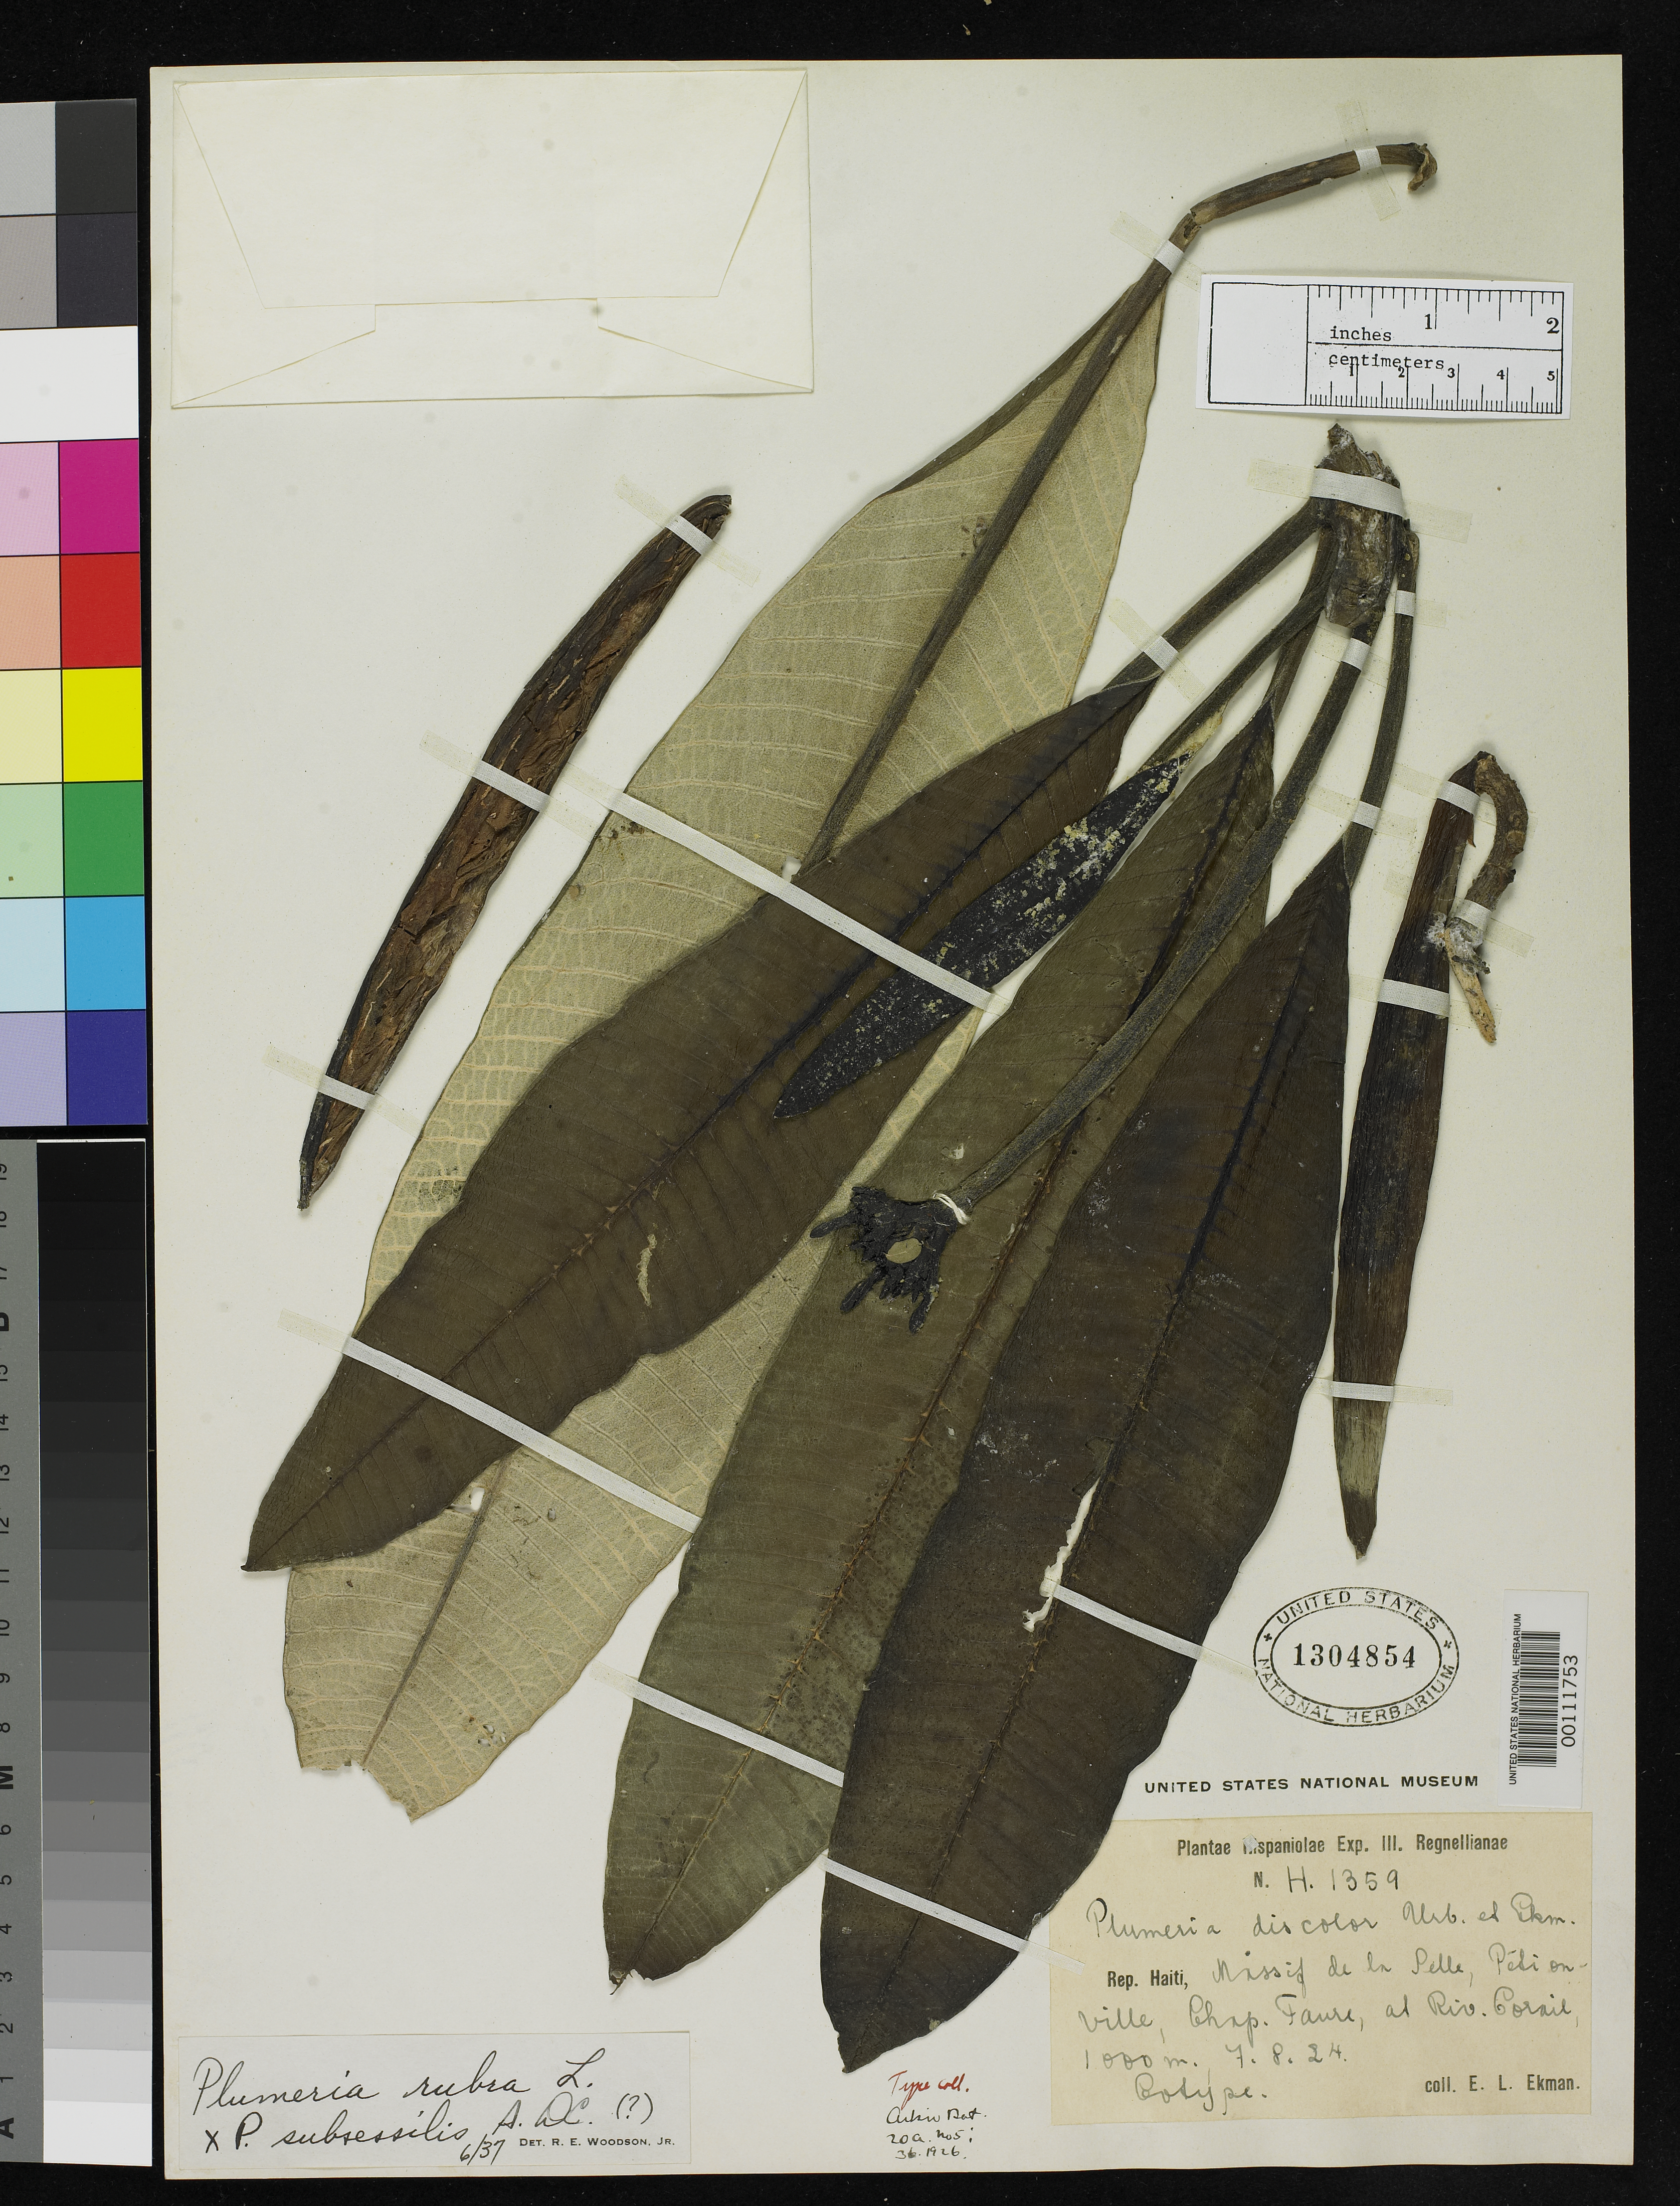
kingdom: Plantae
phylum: Tracheophyta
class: Magnoliopsida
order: Gentianales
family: Apocynaceae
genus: Plumeria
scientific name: Plumeria discolor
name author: Urb. & Ekman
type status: Isotype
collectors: E. L. Ekman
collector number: H 1359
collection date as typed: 07 Aug 1924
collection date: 1924-08-07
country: Haiti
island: Hispaniola Island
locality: Massif del La Selle, Nouvelle Touraine supra Chapelle Faure, Corail.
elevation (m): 1000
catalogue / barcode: US 1304854